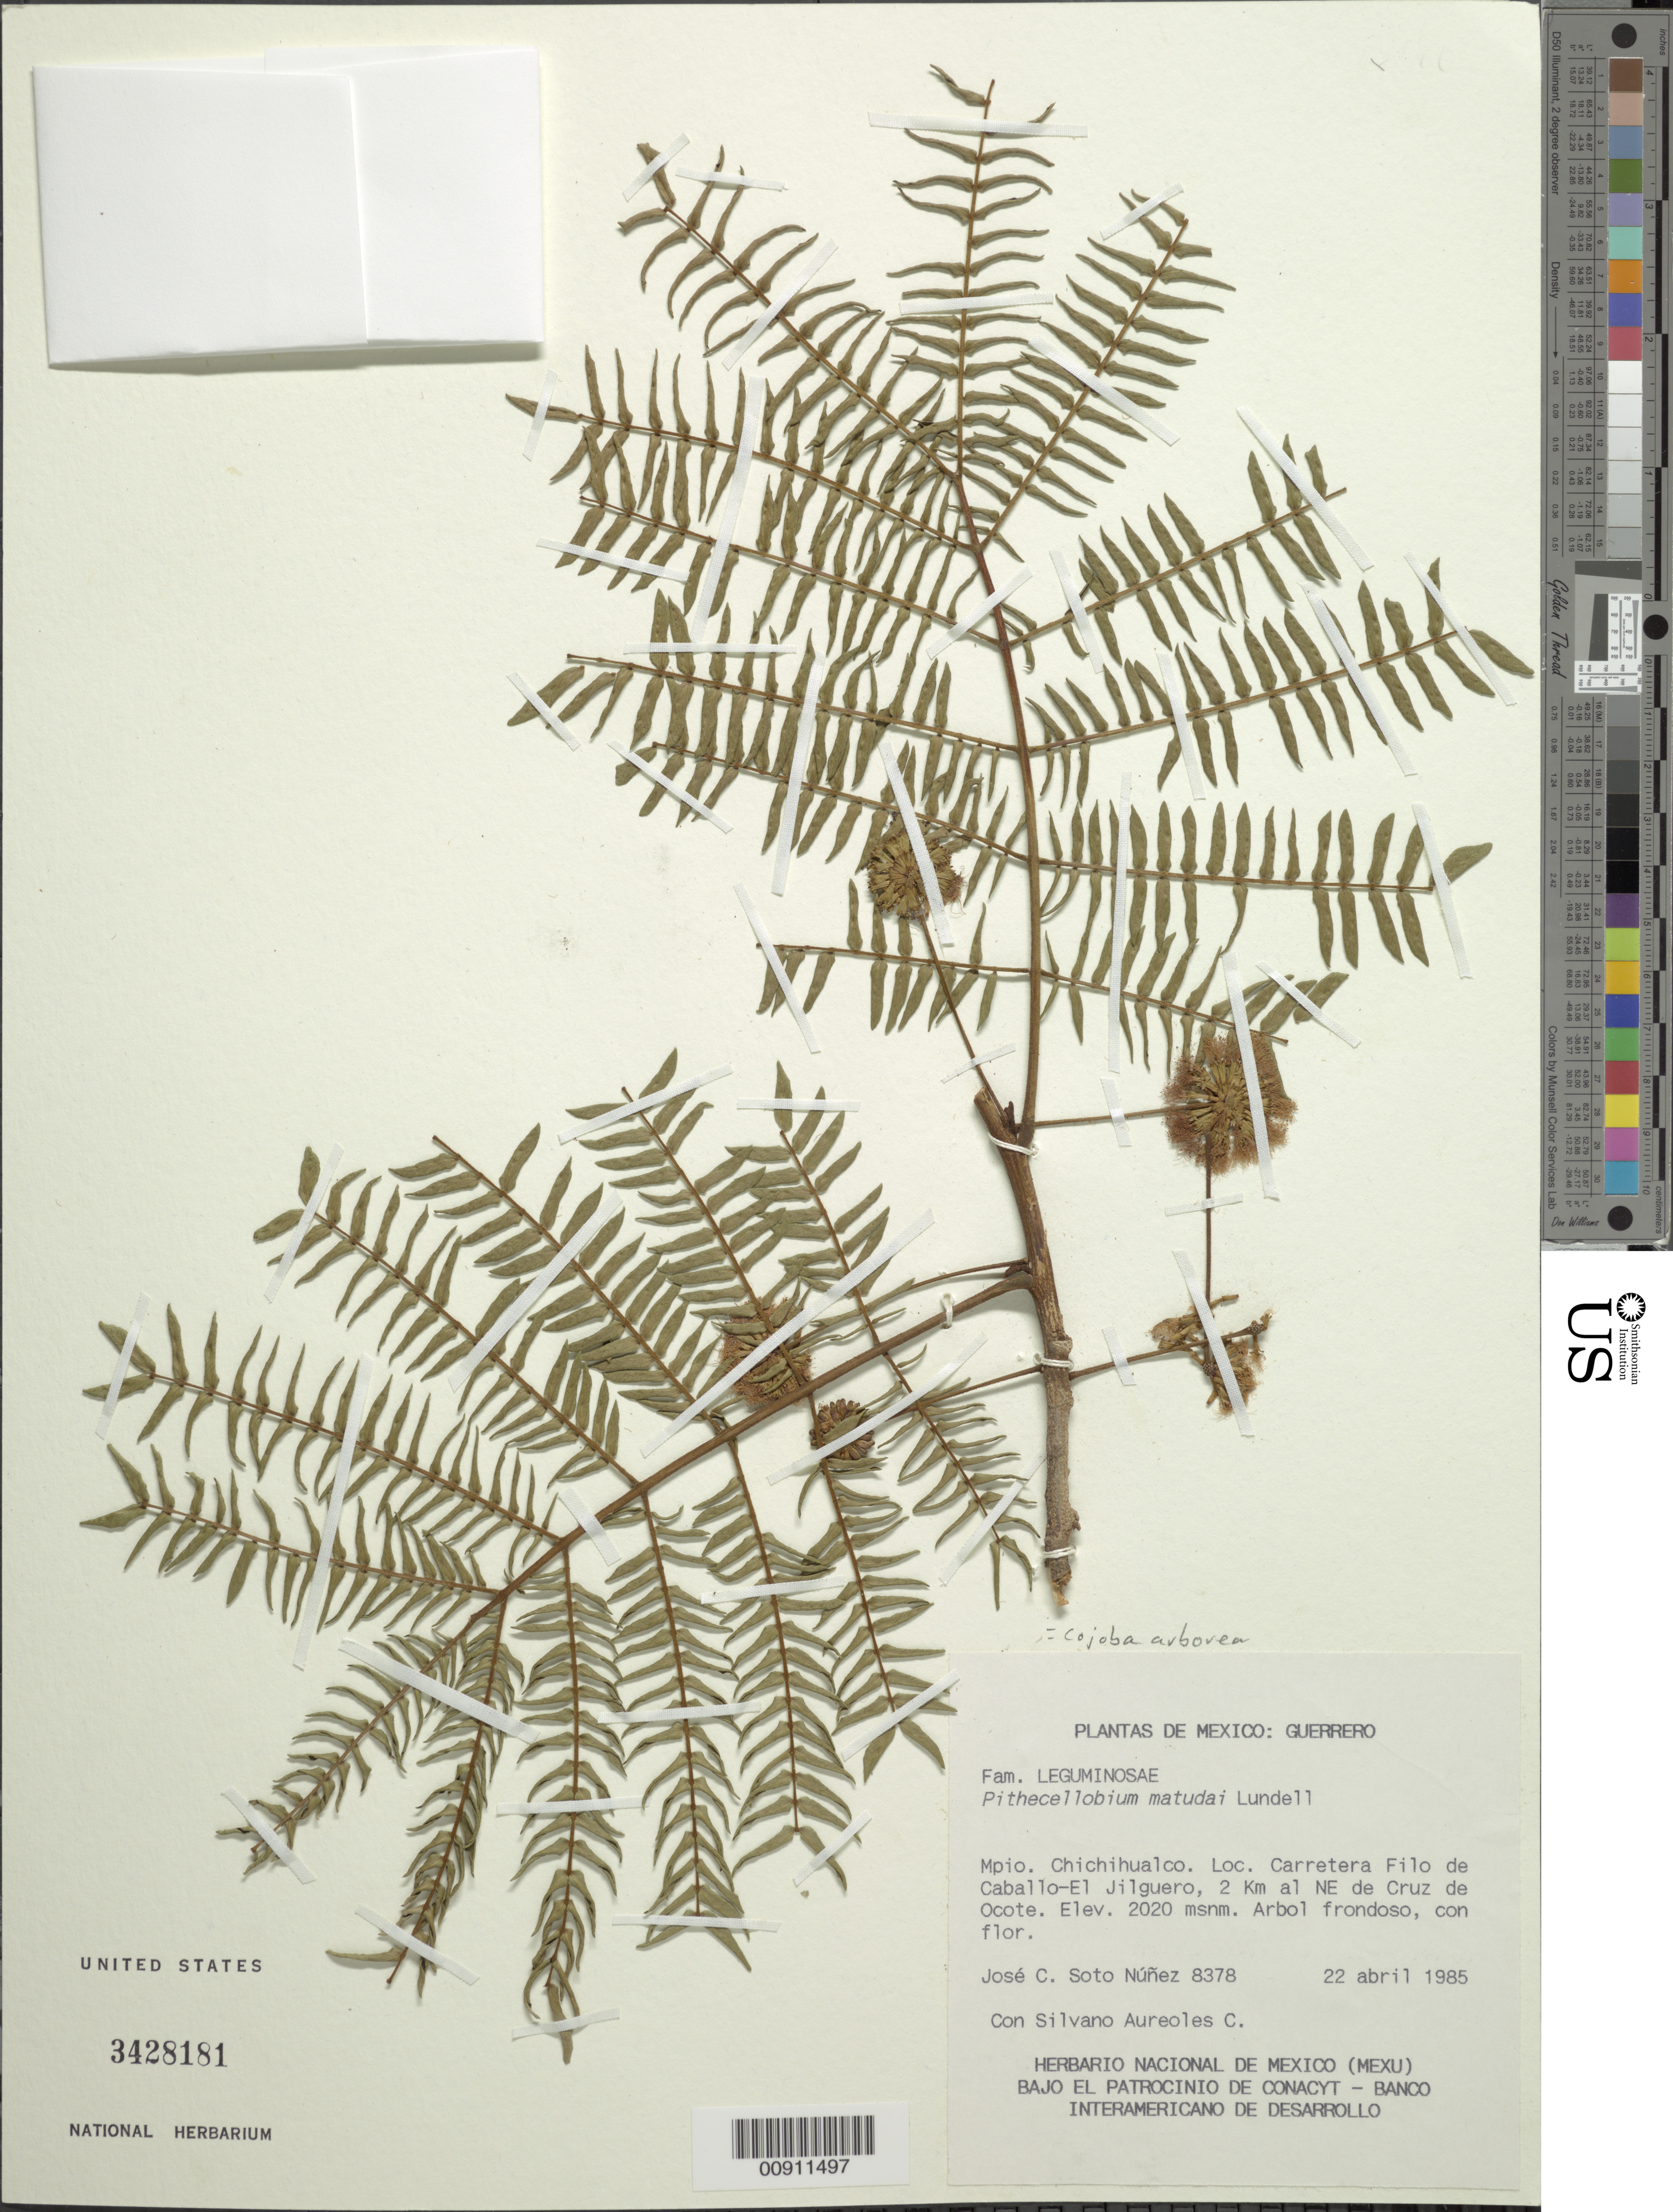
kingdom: Plantae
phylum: Tracheophyta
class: Magnoliopsida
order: Fabales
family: Fabaceae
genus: Cojoba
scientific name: Cojoba arborea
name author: (L.) Britton & Rose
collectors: J. C. Soto Núñez & Aureoles C., S.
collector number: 8378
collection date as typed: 22 Apr 1985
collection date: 1985-04-22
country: Mexico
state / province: Guerrero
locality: Municipio de Chichihualco. Carretera Filo de Caballo- El Jilguero, 2 km al NE de Cruz de Ocote.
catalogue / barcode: US 3428181